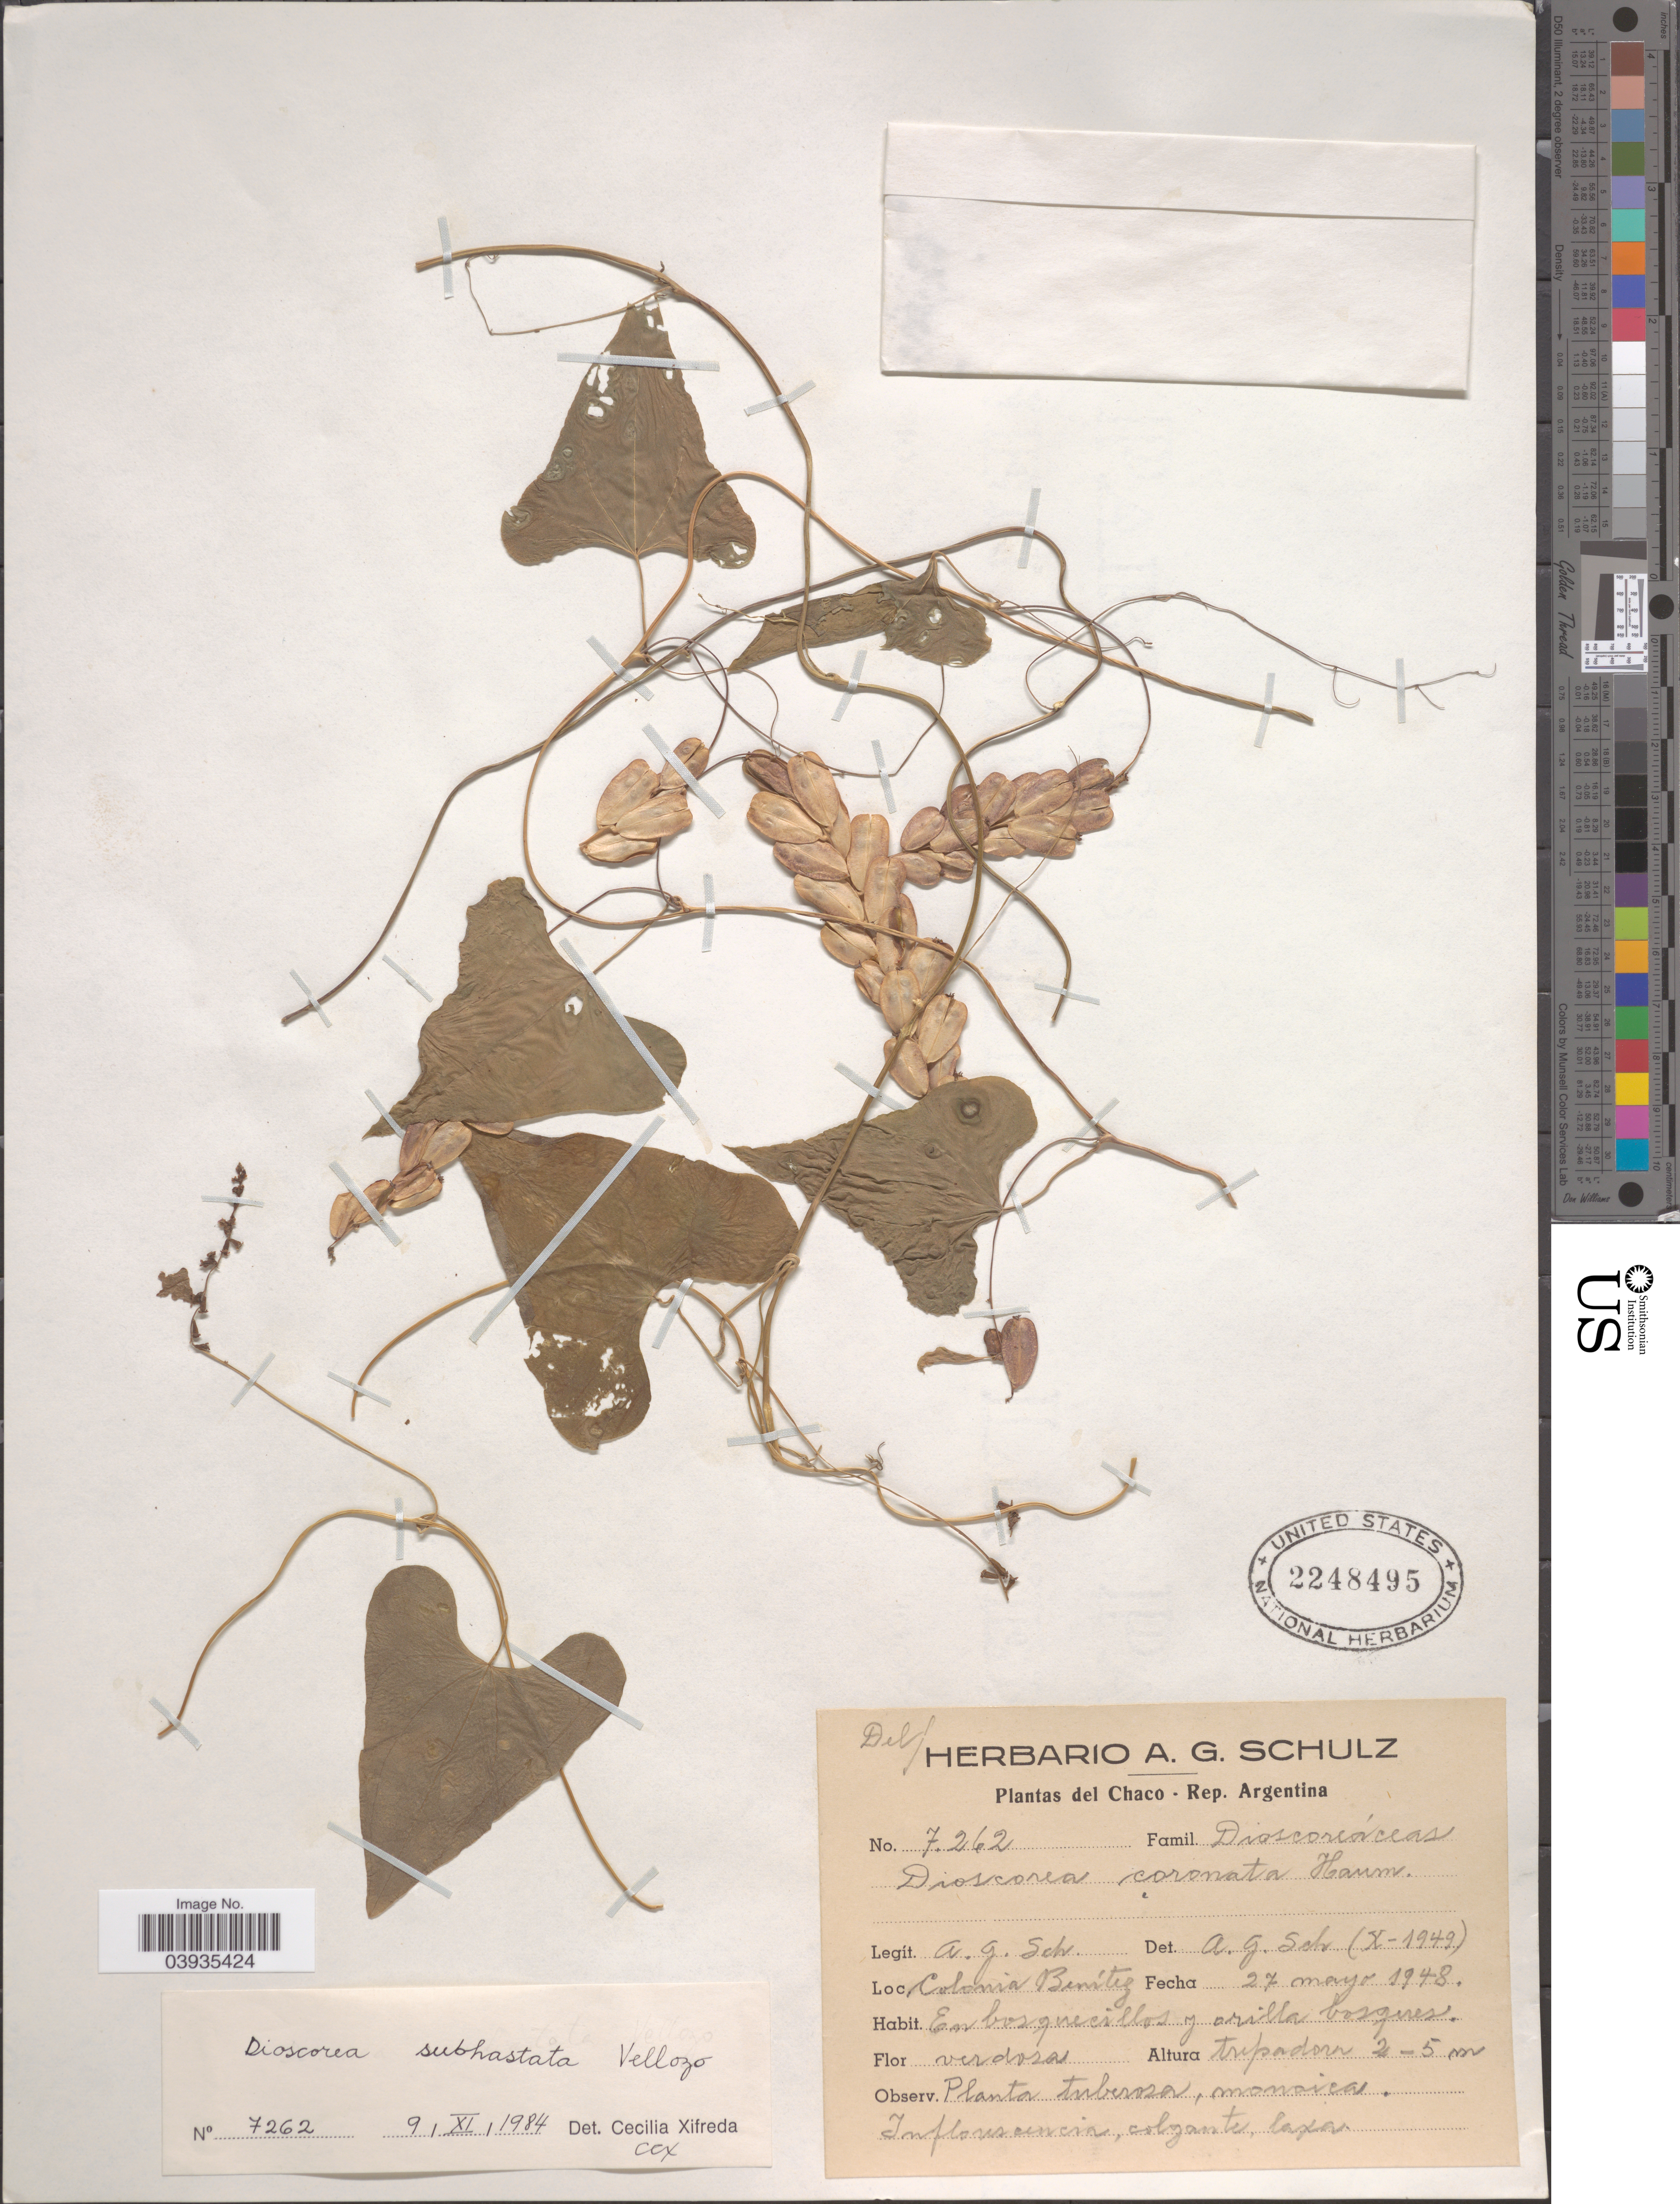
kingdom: Plantae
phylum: Tracheophyta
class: Liliopsida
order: Dioscoreales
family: Dioscoreaceae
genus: Dioscorea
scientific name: Dioscorea subhastata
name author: Vell.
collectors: A. G. Schulz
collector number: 7262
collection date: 1948-05-27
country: Argentina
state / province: Chaco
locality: Colonia Benitez.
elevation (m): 2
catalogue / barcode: US 2248495